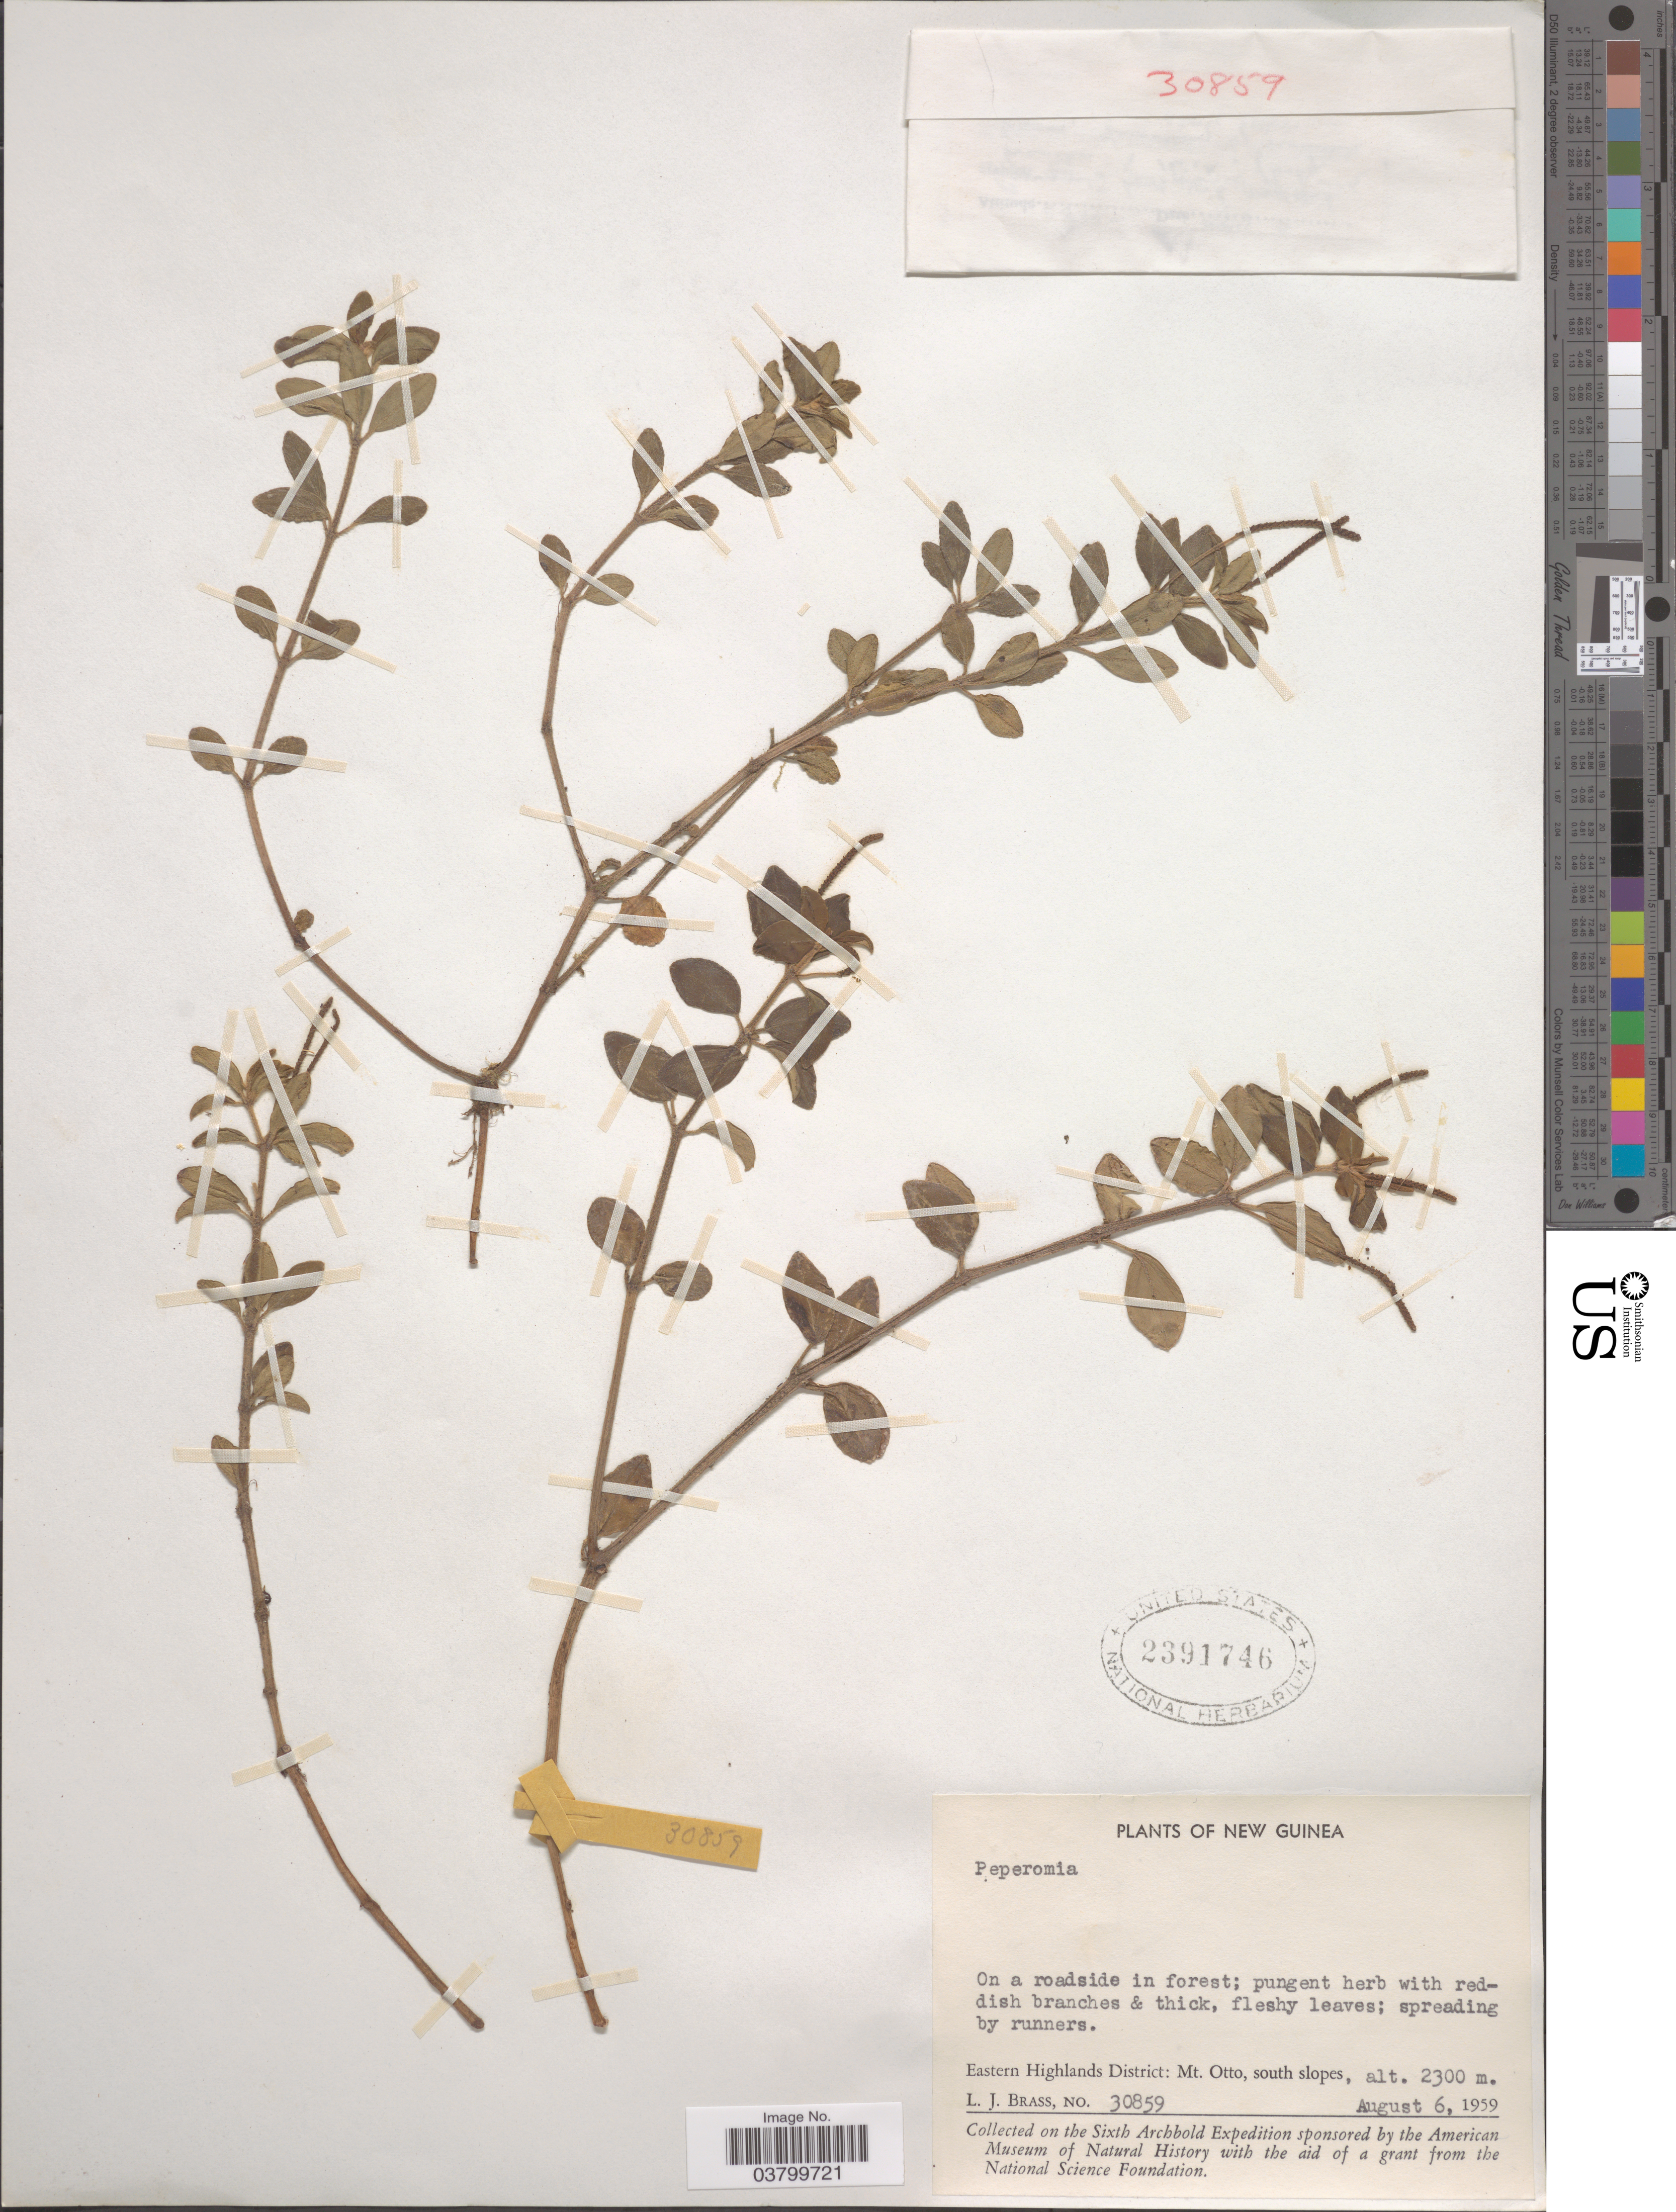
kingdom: Plantae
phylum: Tracheophyta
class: Magnoliopsida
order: Piperales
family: Piperaceae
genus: Peperomia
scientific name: Peperomia sp.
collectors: L. J. Brass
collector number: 30859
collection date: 1959-08-06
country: Papua New Guinea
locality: New Guinea. On a roadside in forest. Eastern Highlands District: Mt. Otto, south slopes.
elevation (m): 2300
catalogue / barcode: US 2391746